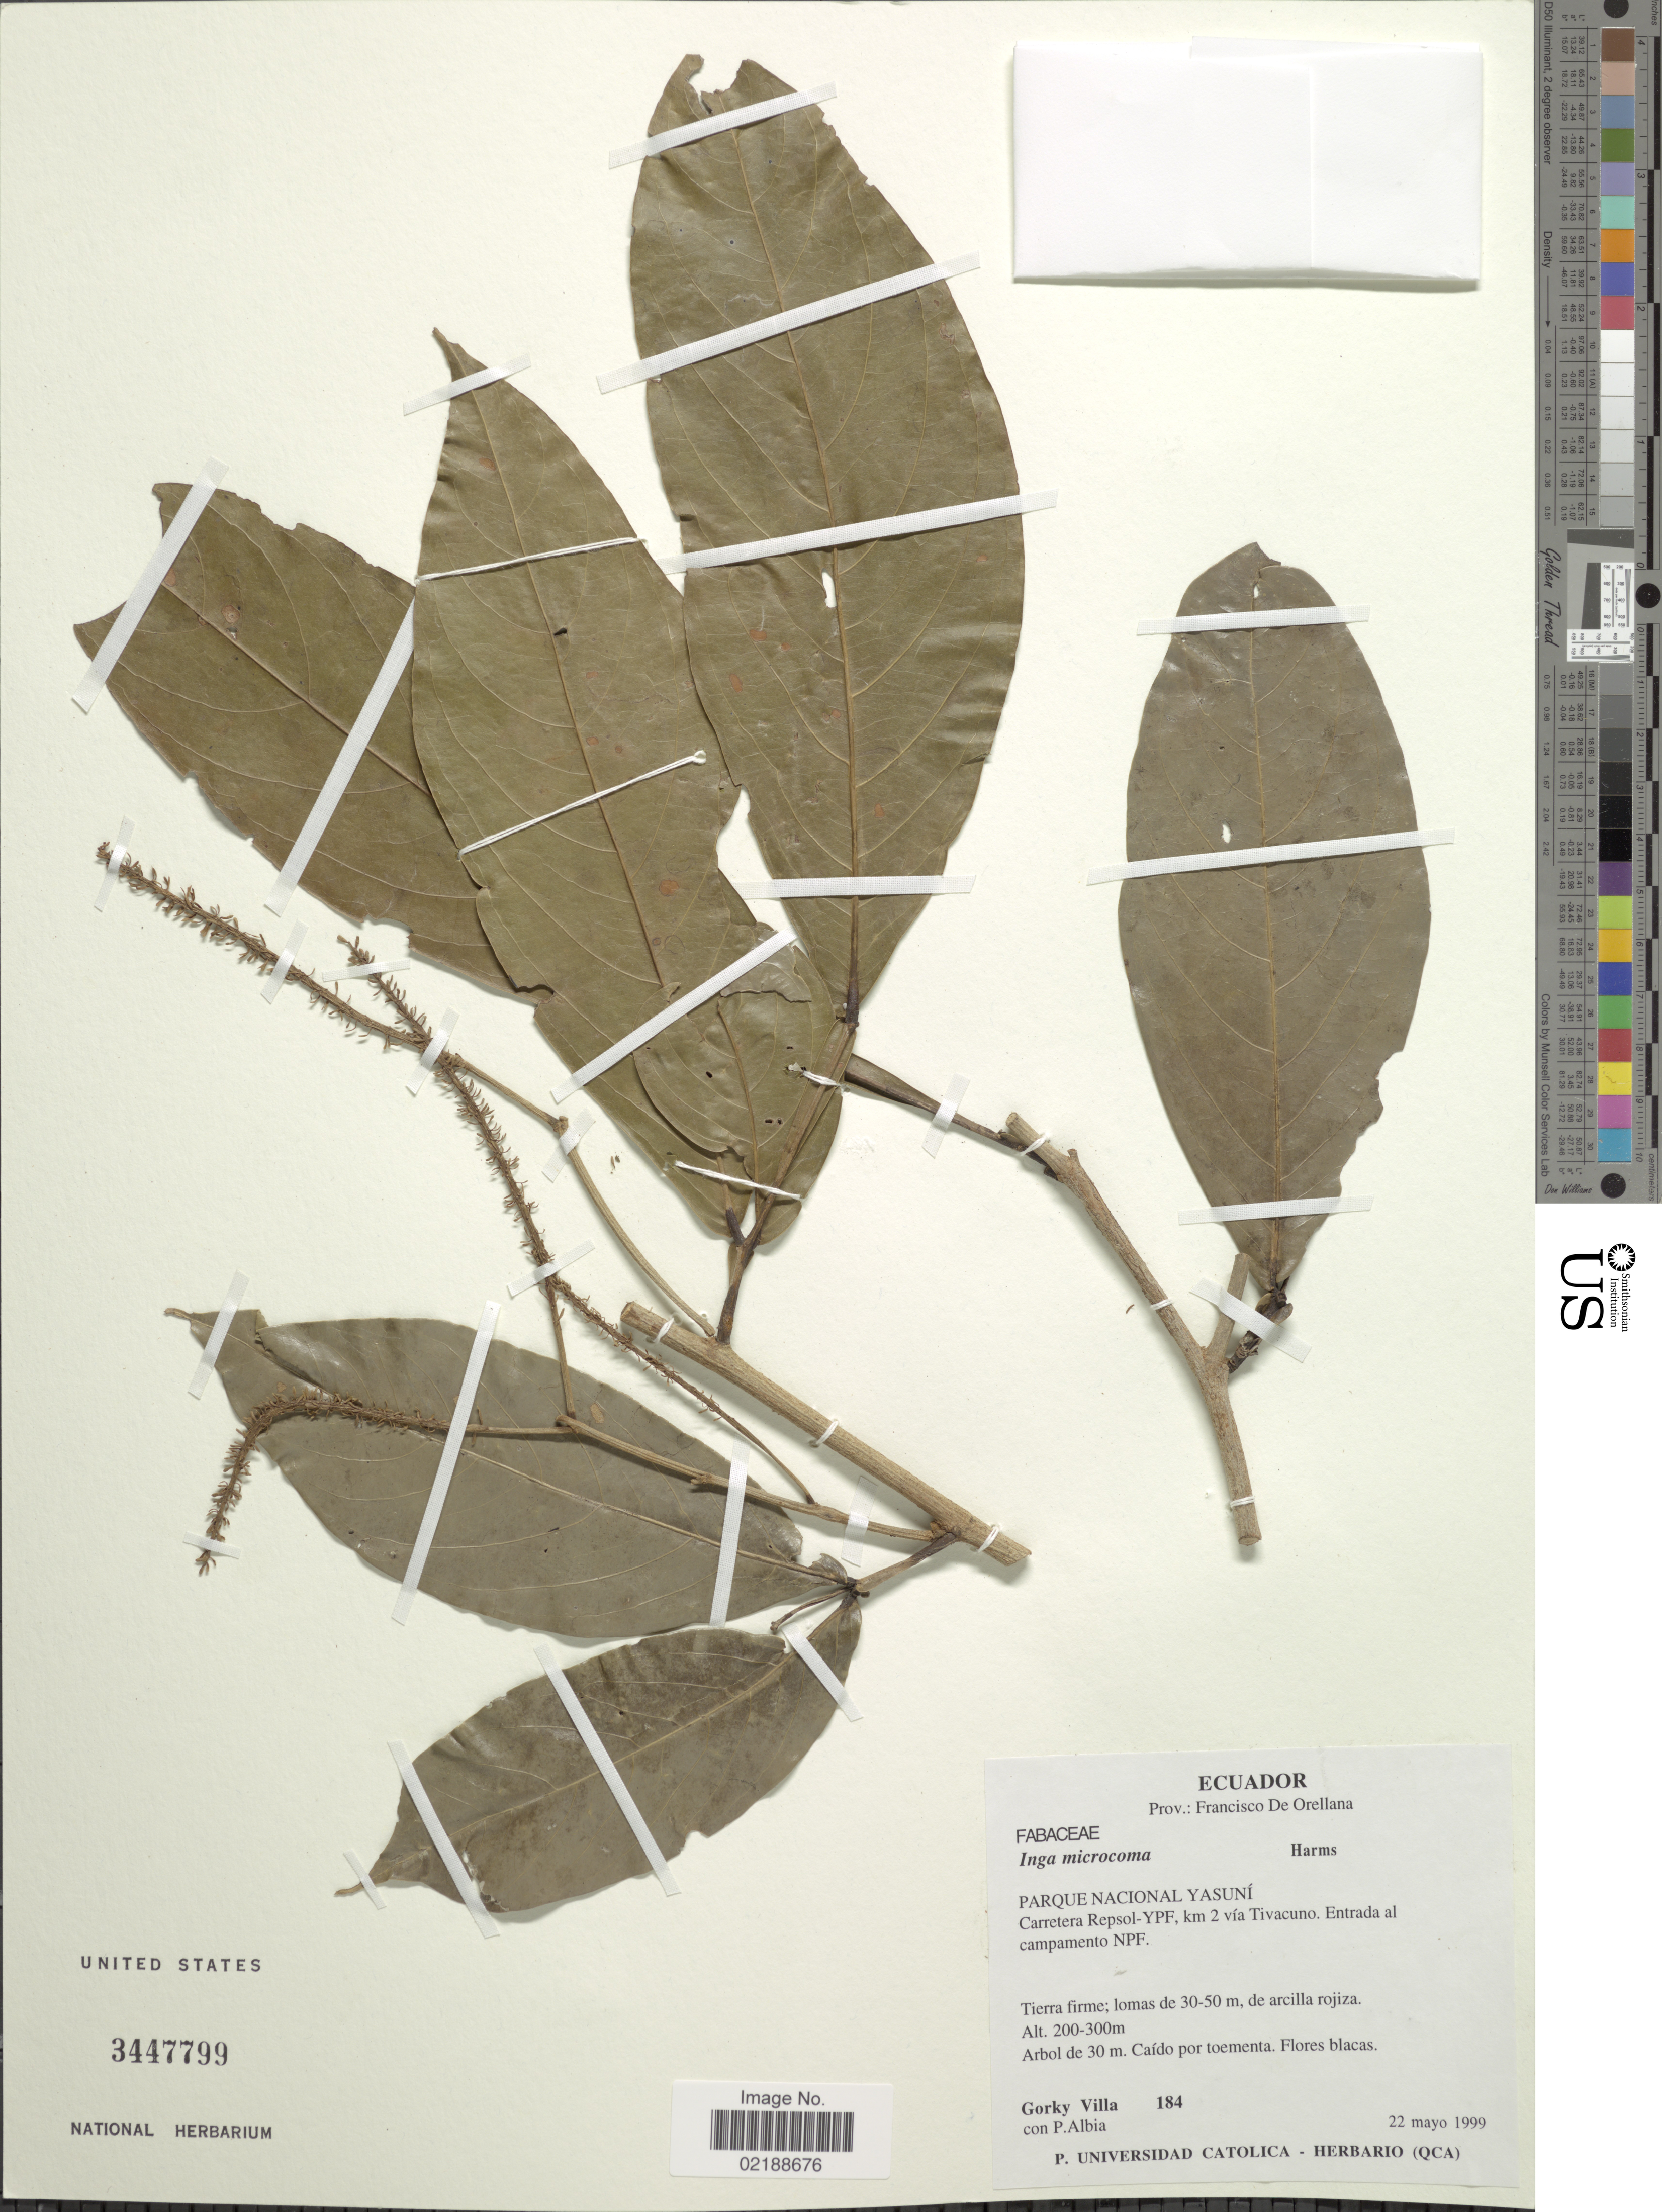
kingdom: Plantae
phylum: Tracheophyta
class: Magnoliopsida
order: Fabales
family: Fabaceae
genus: Inga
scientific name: Inga microcoma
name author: Harms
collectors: G. Villa & P. Albia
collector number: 184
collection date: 1999-05-22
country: Ecuador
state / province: Orellana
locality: Prov: Francisco De Orellana, Parque Nacional Yasuní, Carretera Repsol-YPF, km 2 vía Tivacuno. Entrada al campamento NPF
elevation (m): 200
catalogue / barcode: US 3447799